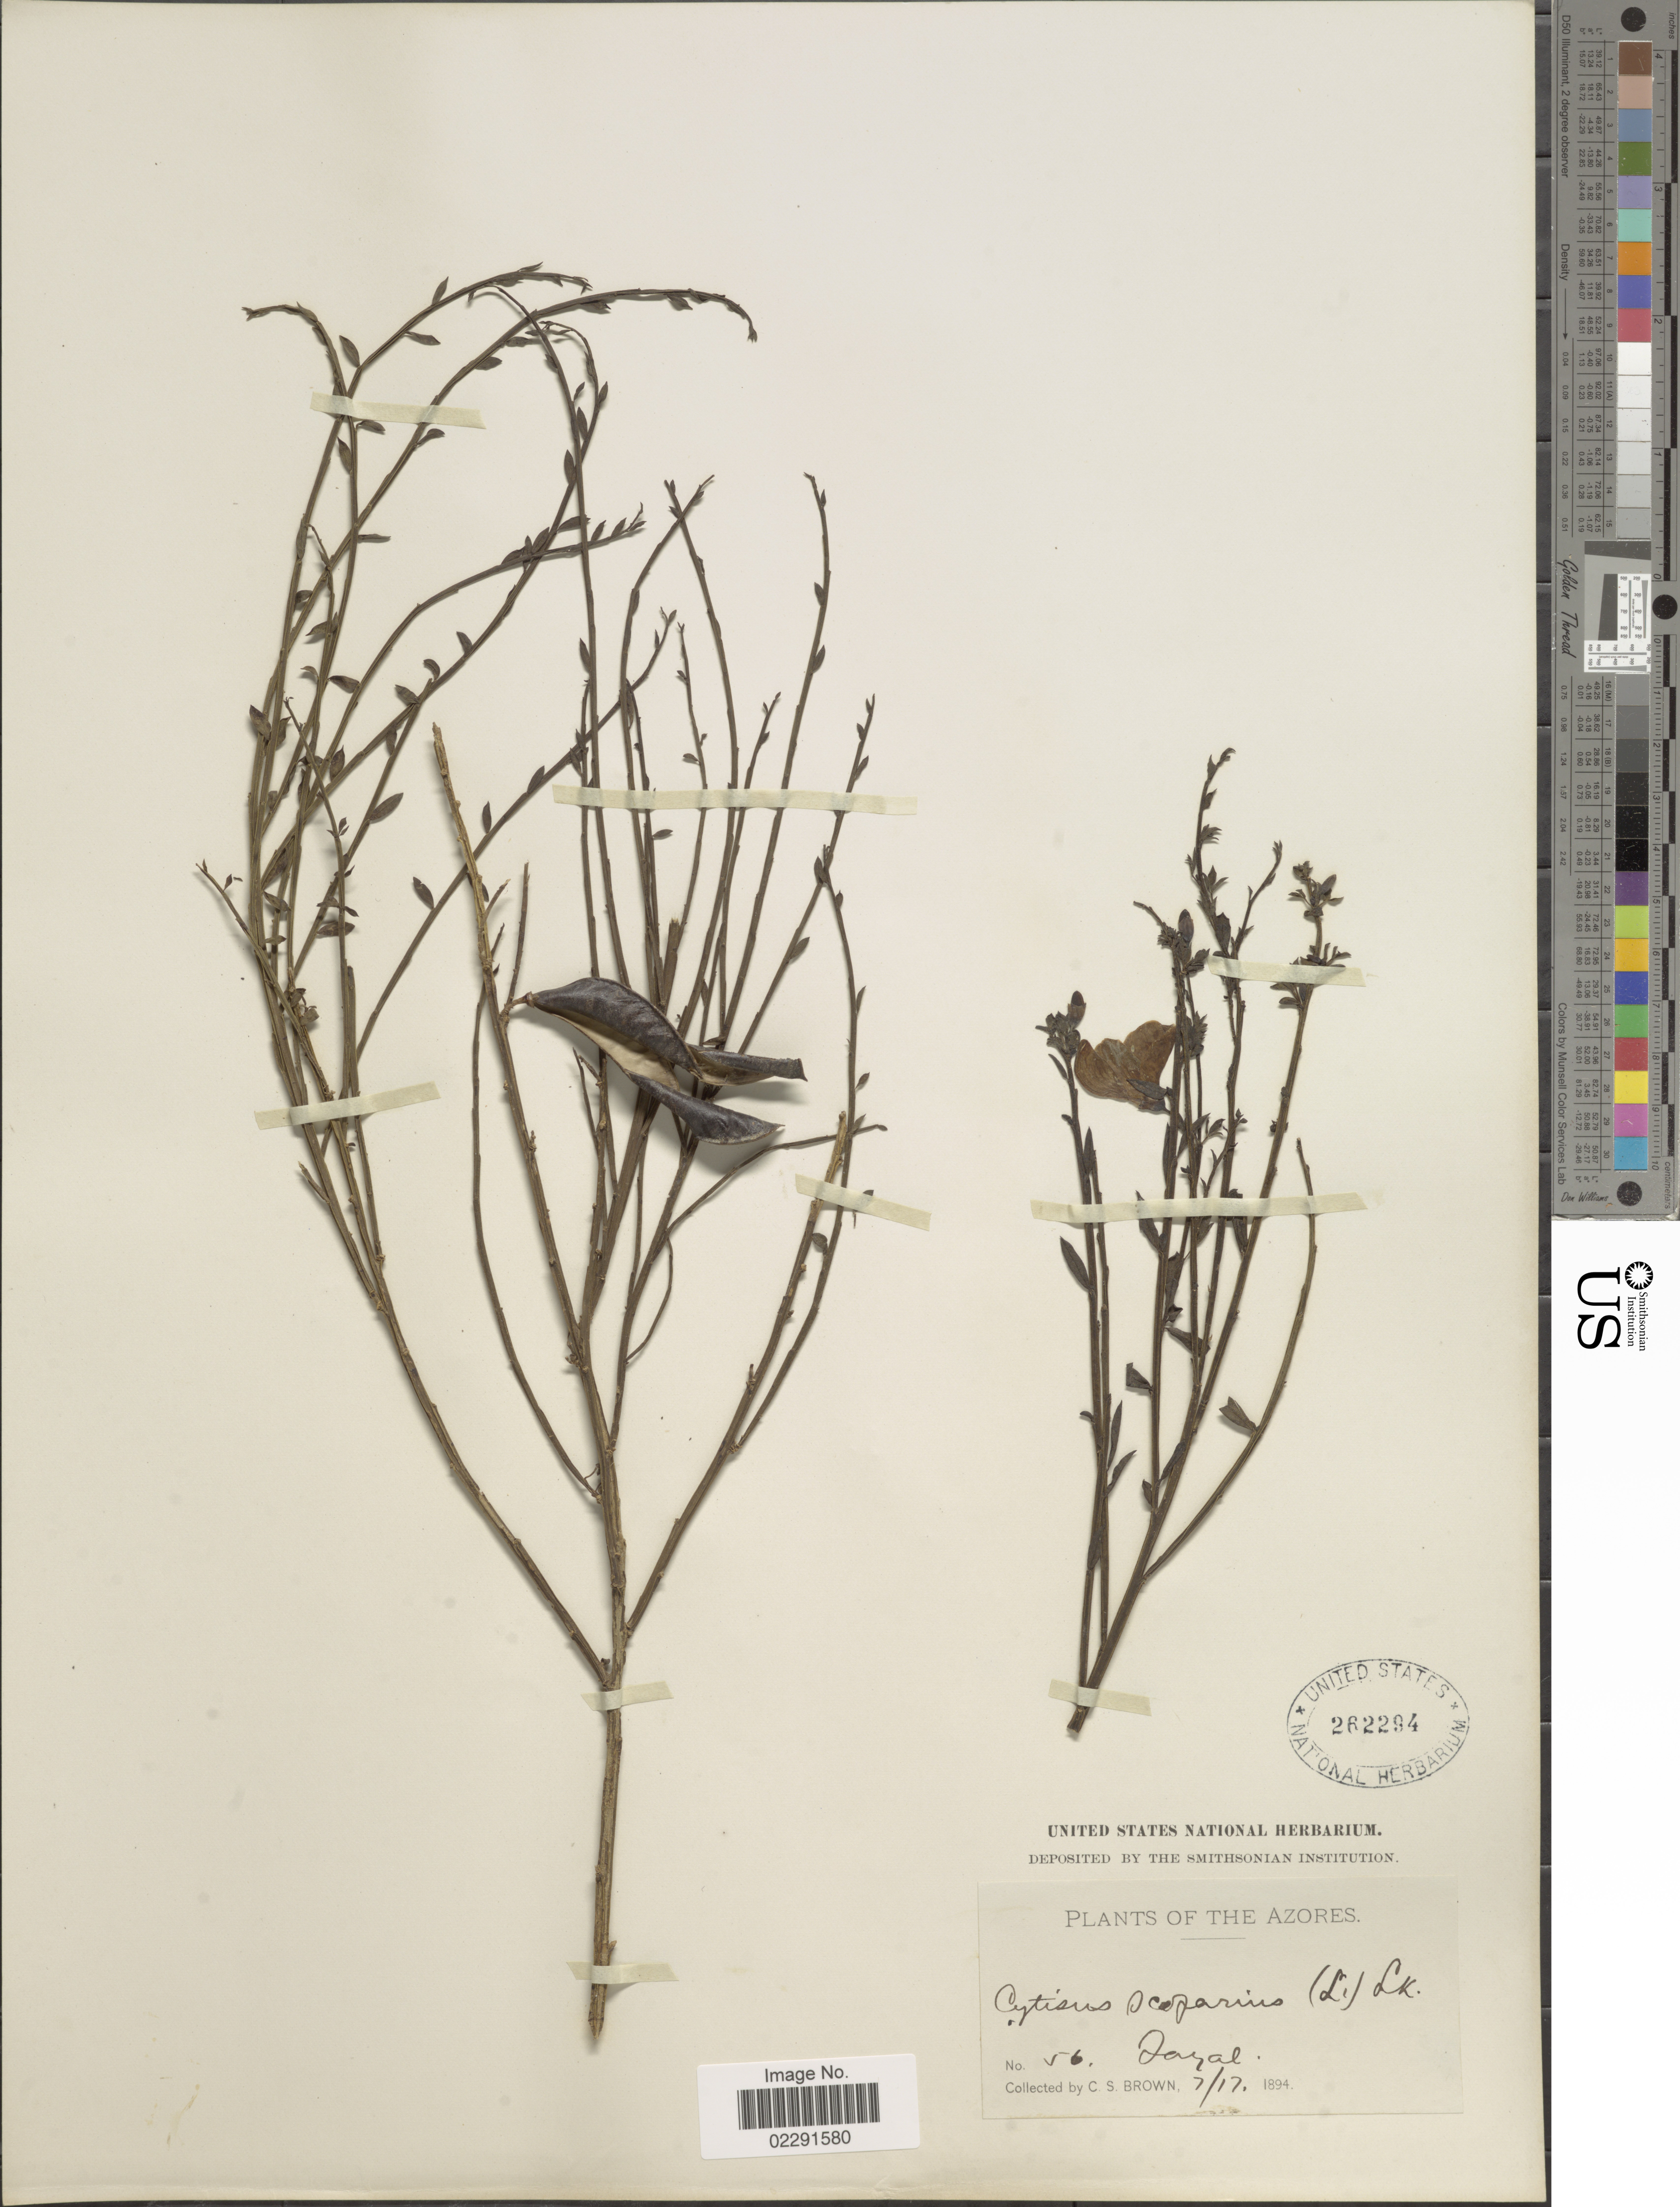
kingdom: Plantae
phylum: Tracheophyta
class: Magnoliopsida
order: Fabales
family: Fabaceae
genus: Cytisus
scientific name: Cytisus scoparius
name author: (L.) Link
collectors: C. S. Brown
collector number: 56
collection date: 1894-07-17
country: Portugal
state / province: Azores (Aut. Reg.)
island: Faial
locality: Jayal. [interpreted]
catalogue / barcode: US 262294